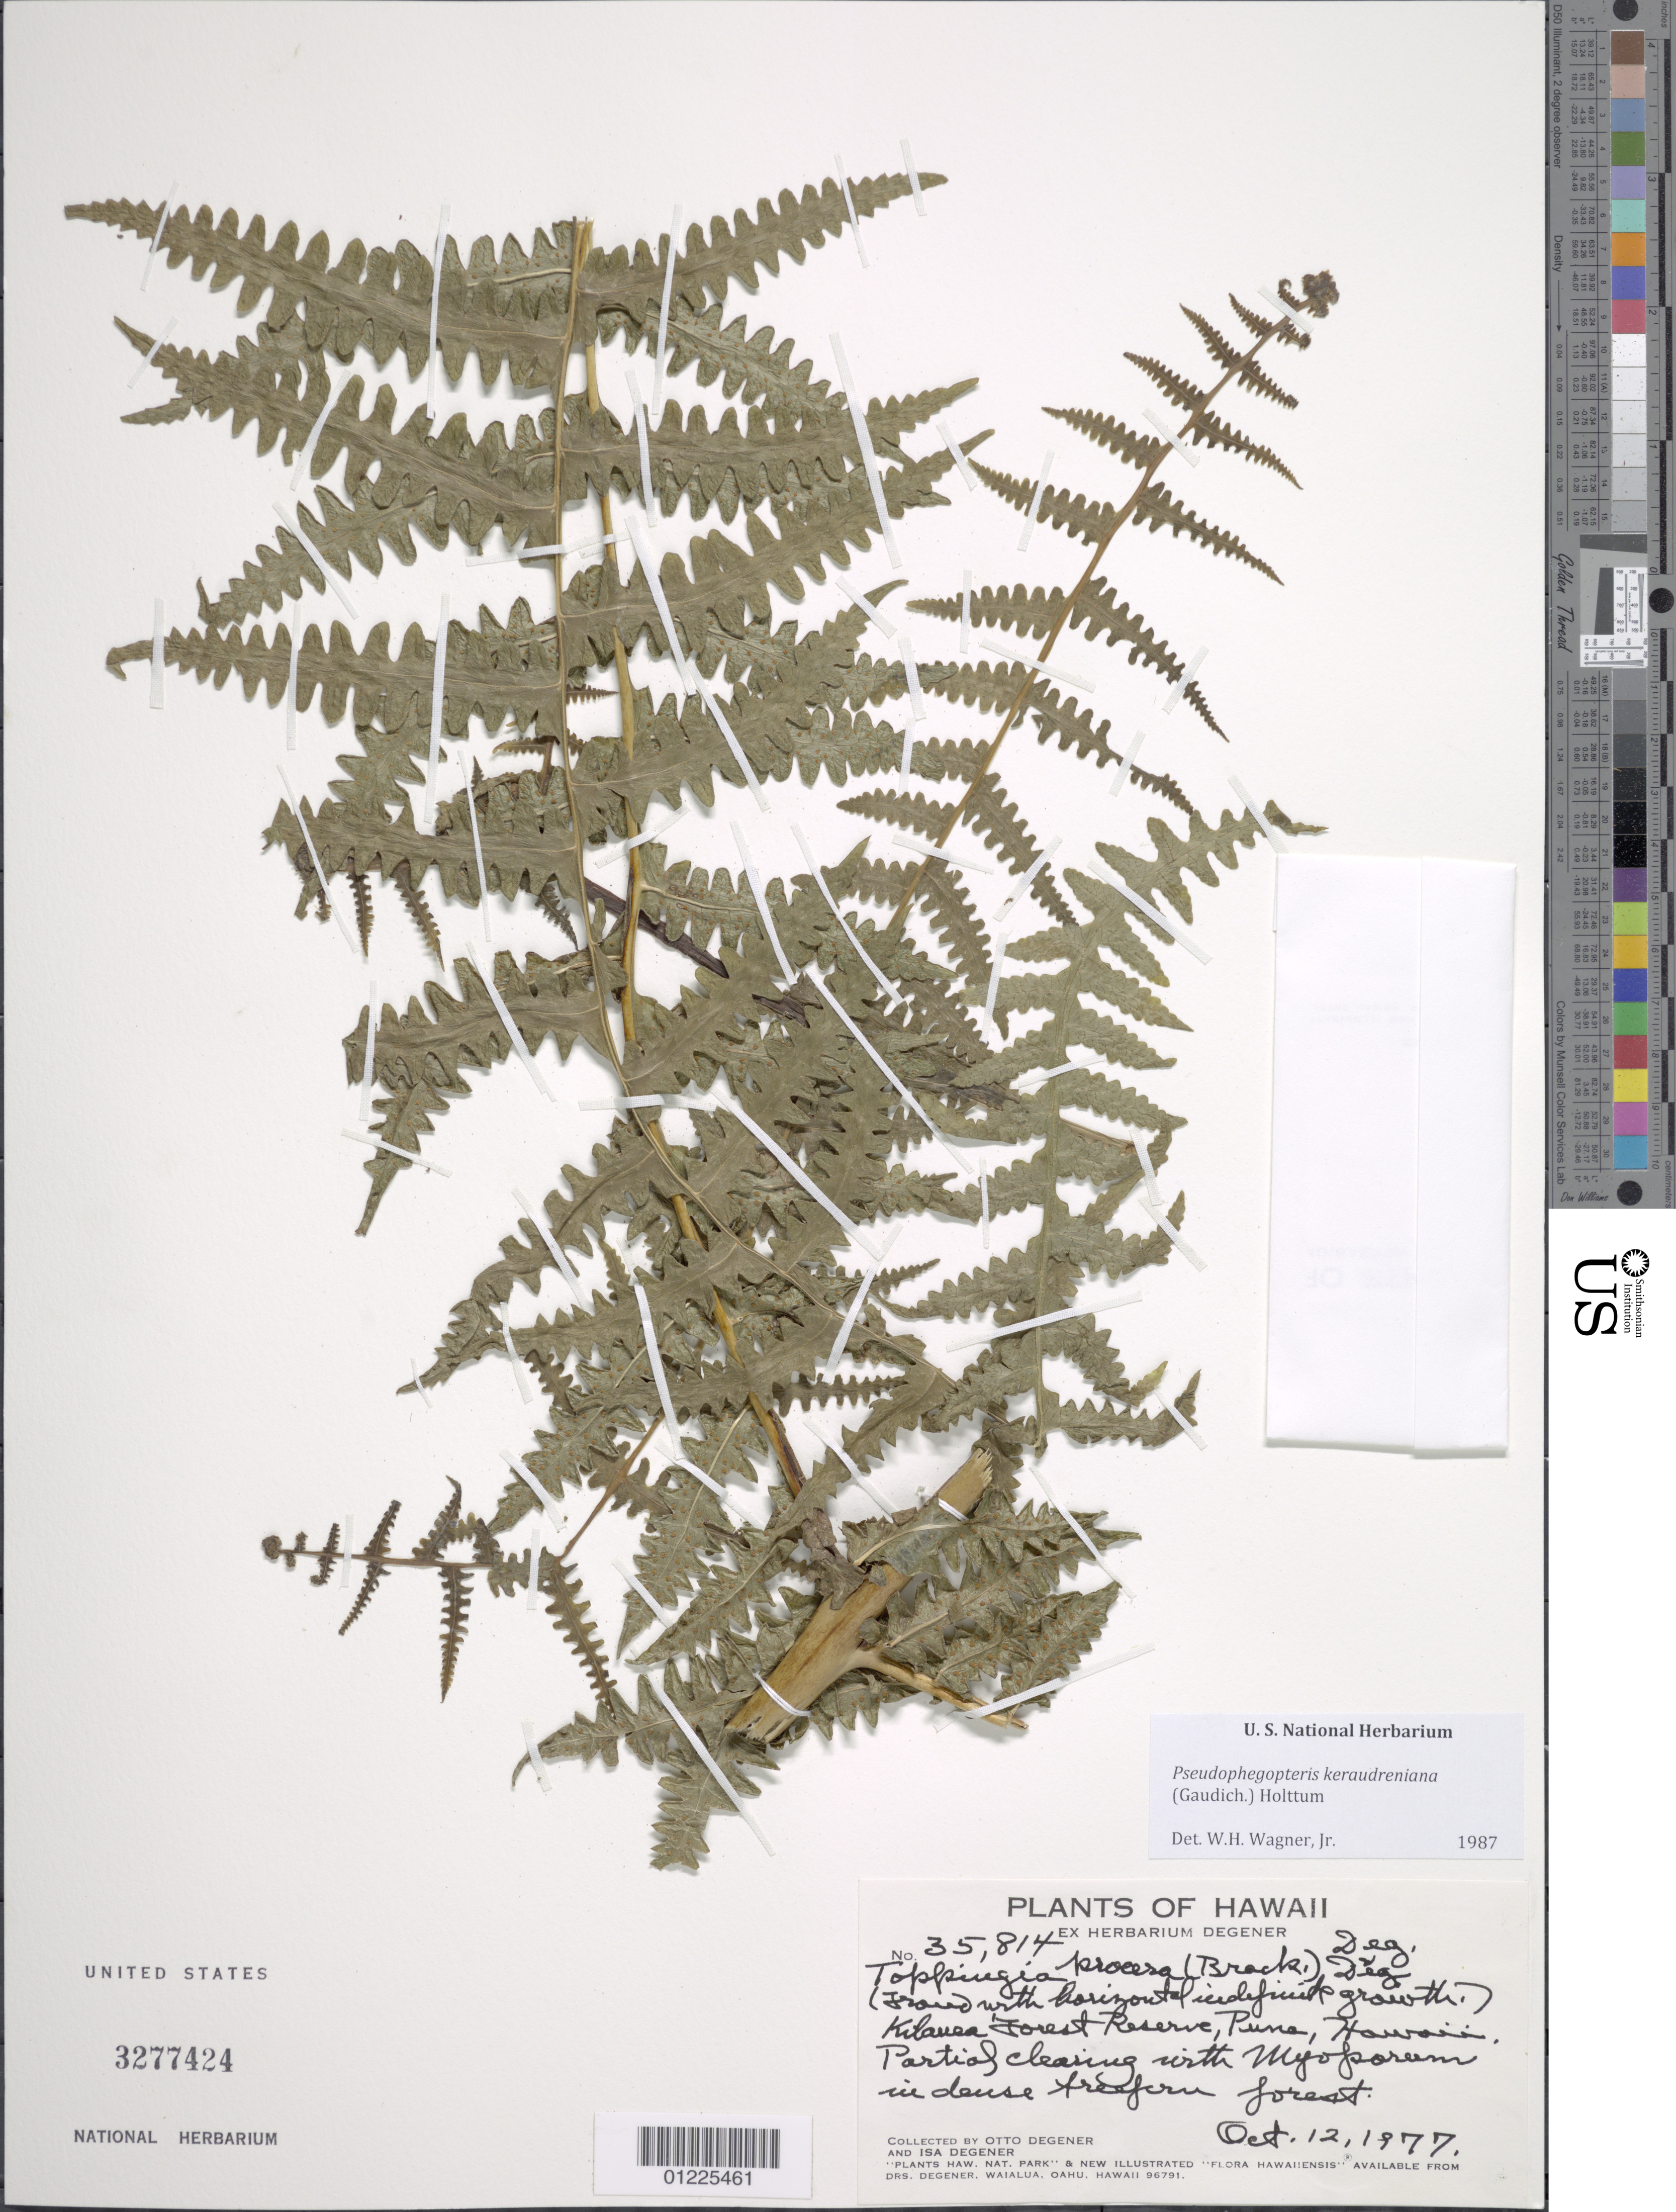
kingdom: Plantae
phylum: Tracheophyta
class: Polypodiopsida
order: Polypodiales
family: Thelypteridaceae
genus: Pseudophegopteris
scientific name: Pseudophegopteris keraudreniana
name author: (Gaudich.) Holttum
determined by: Wagner, W. H.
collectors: O. Degener & I. Degener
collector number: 35,814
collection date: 1977-10-12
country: United States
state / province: Hawaii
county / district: Hawaii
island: Hawaii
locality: Kilauea forest reserve, Puna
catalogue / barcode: US 3277424